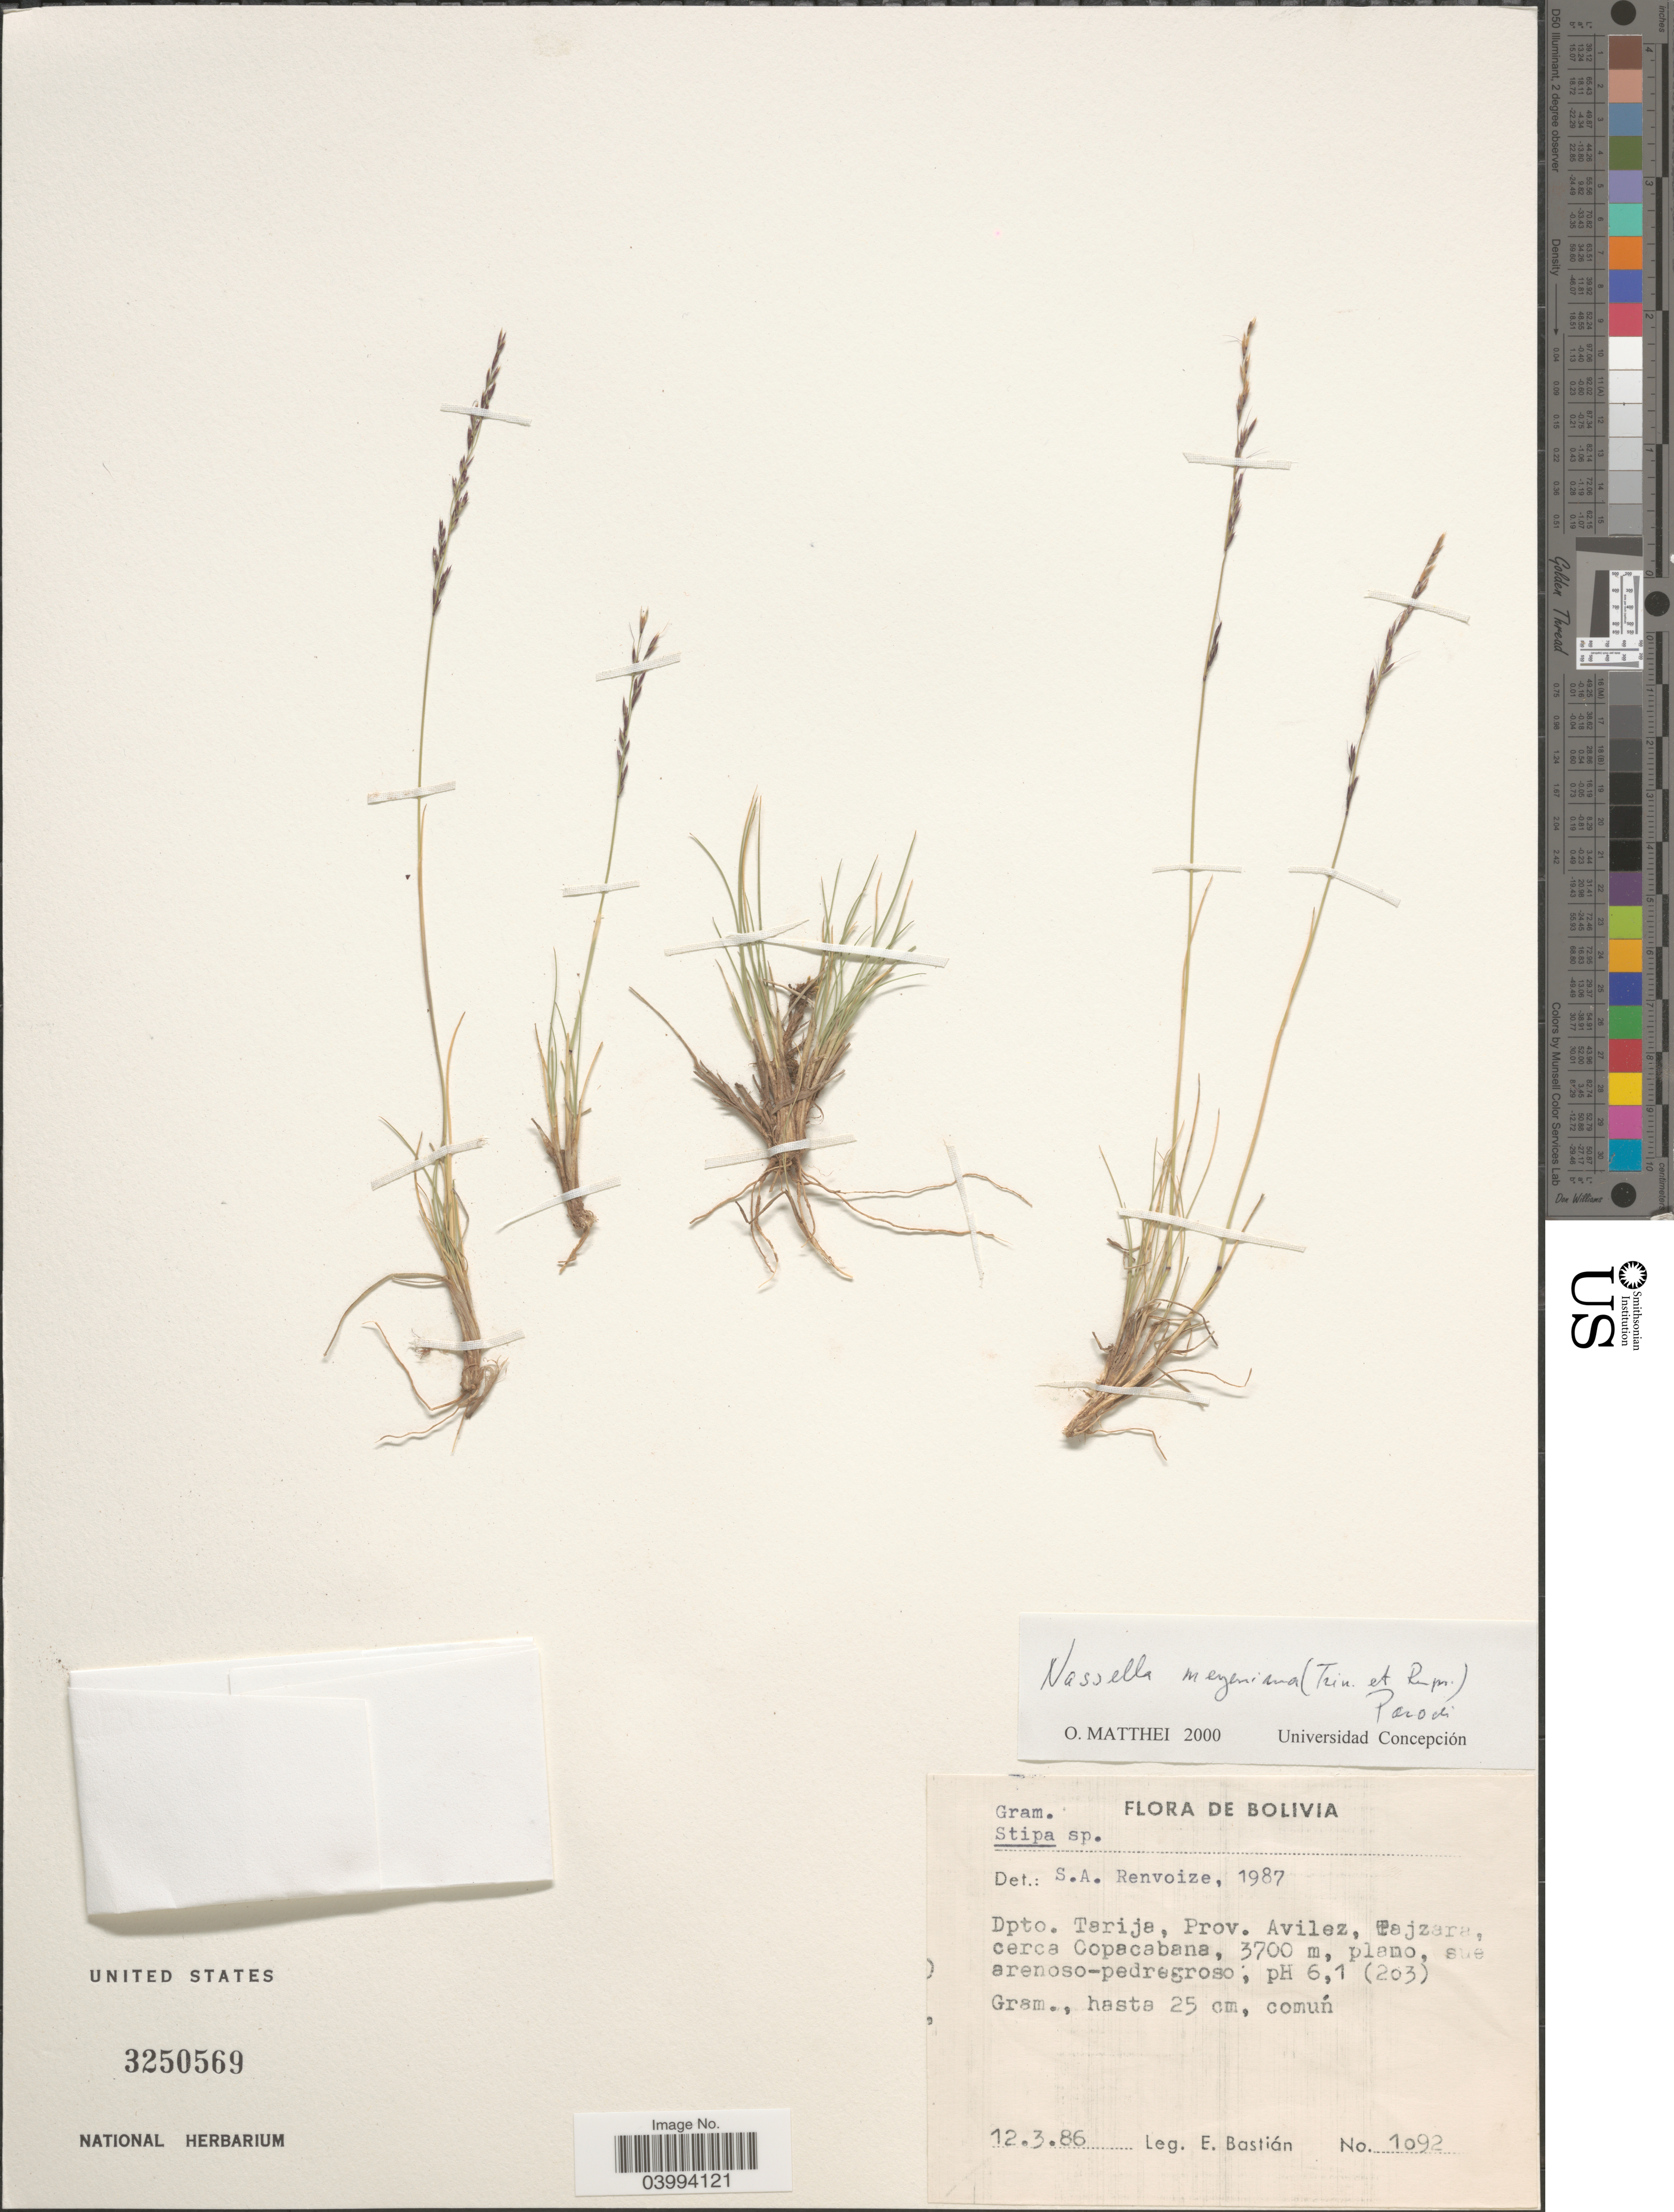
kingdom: Plantae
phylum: Tracheophyta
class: Liliopsida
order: Poales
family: Poaceae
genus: Nassella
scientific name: Nassella meyeniana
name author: (Trin. & Rupr.) Parodi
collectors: E. Bastian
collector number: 1092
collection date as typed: Transcribed d/m/y: 12/3/86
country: Bolivia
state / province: Tarija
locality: Dpto. Tarija, Prov. Avilez, Tajzara, cerca Copacabana.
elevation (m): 3700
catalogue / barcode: US 3250569